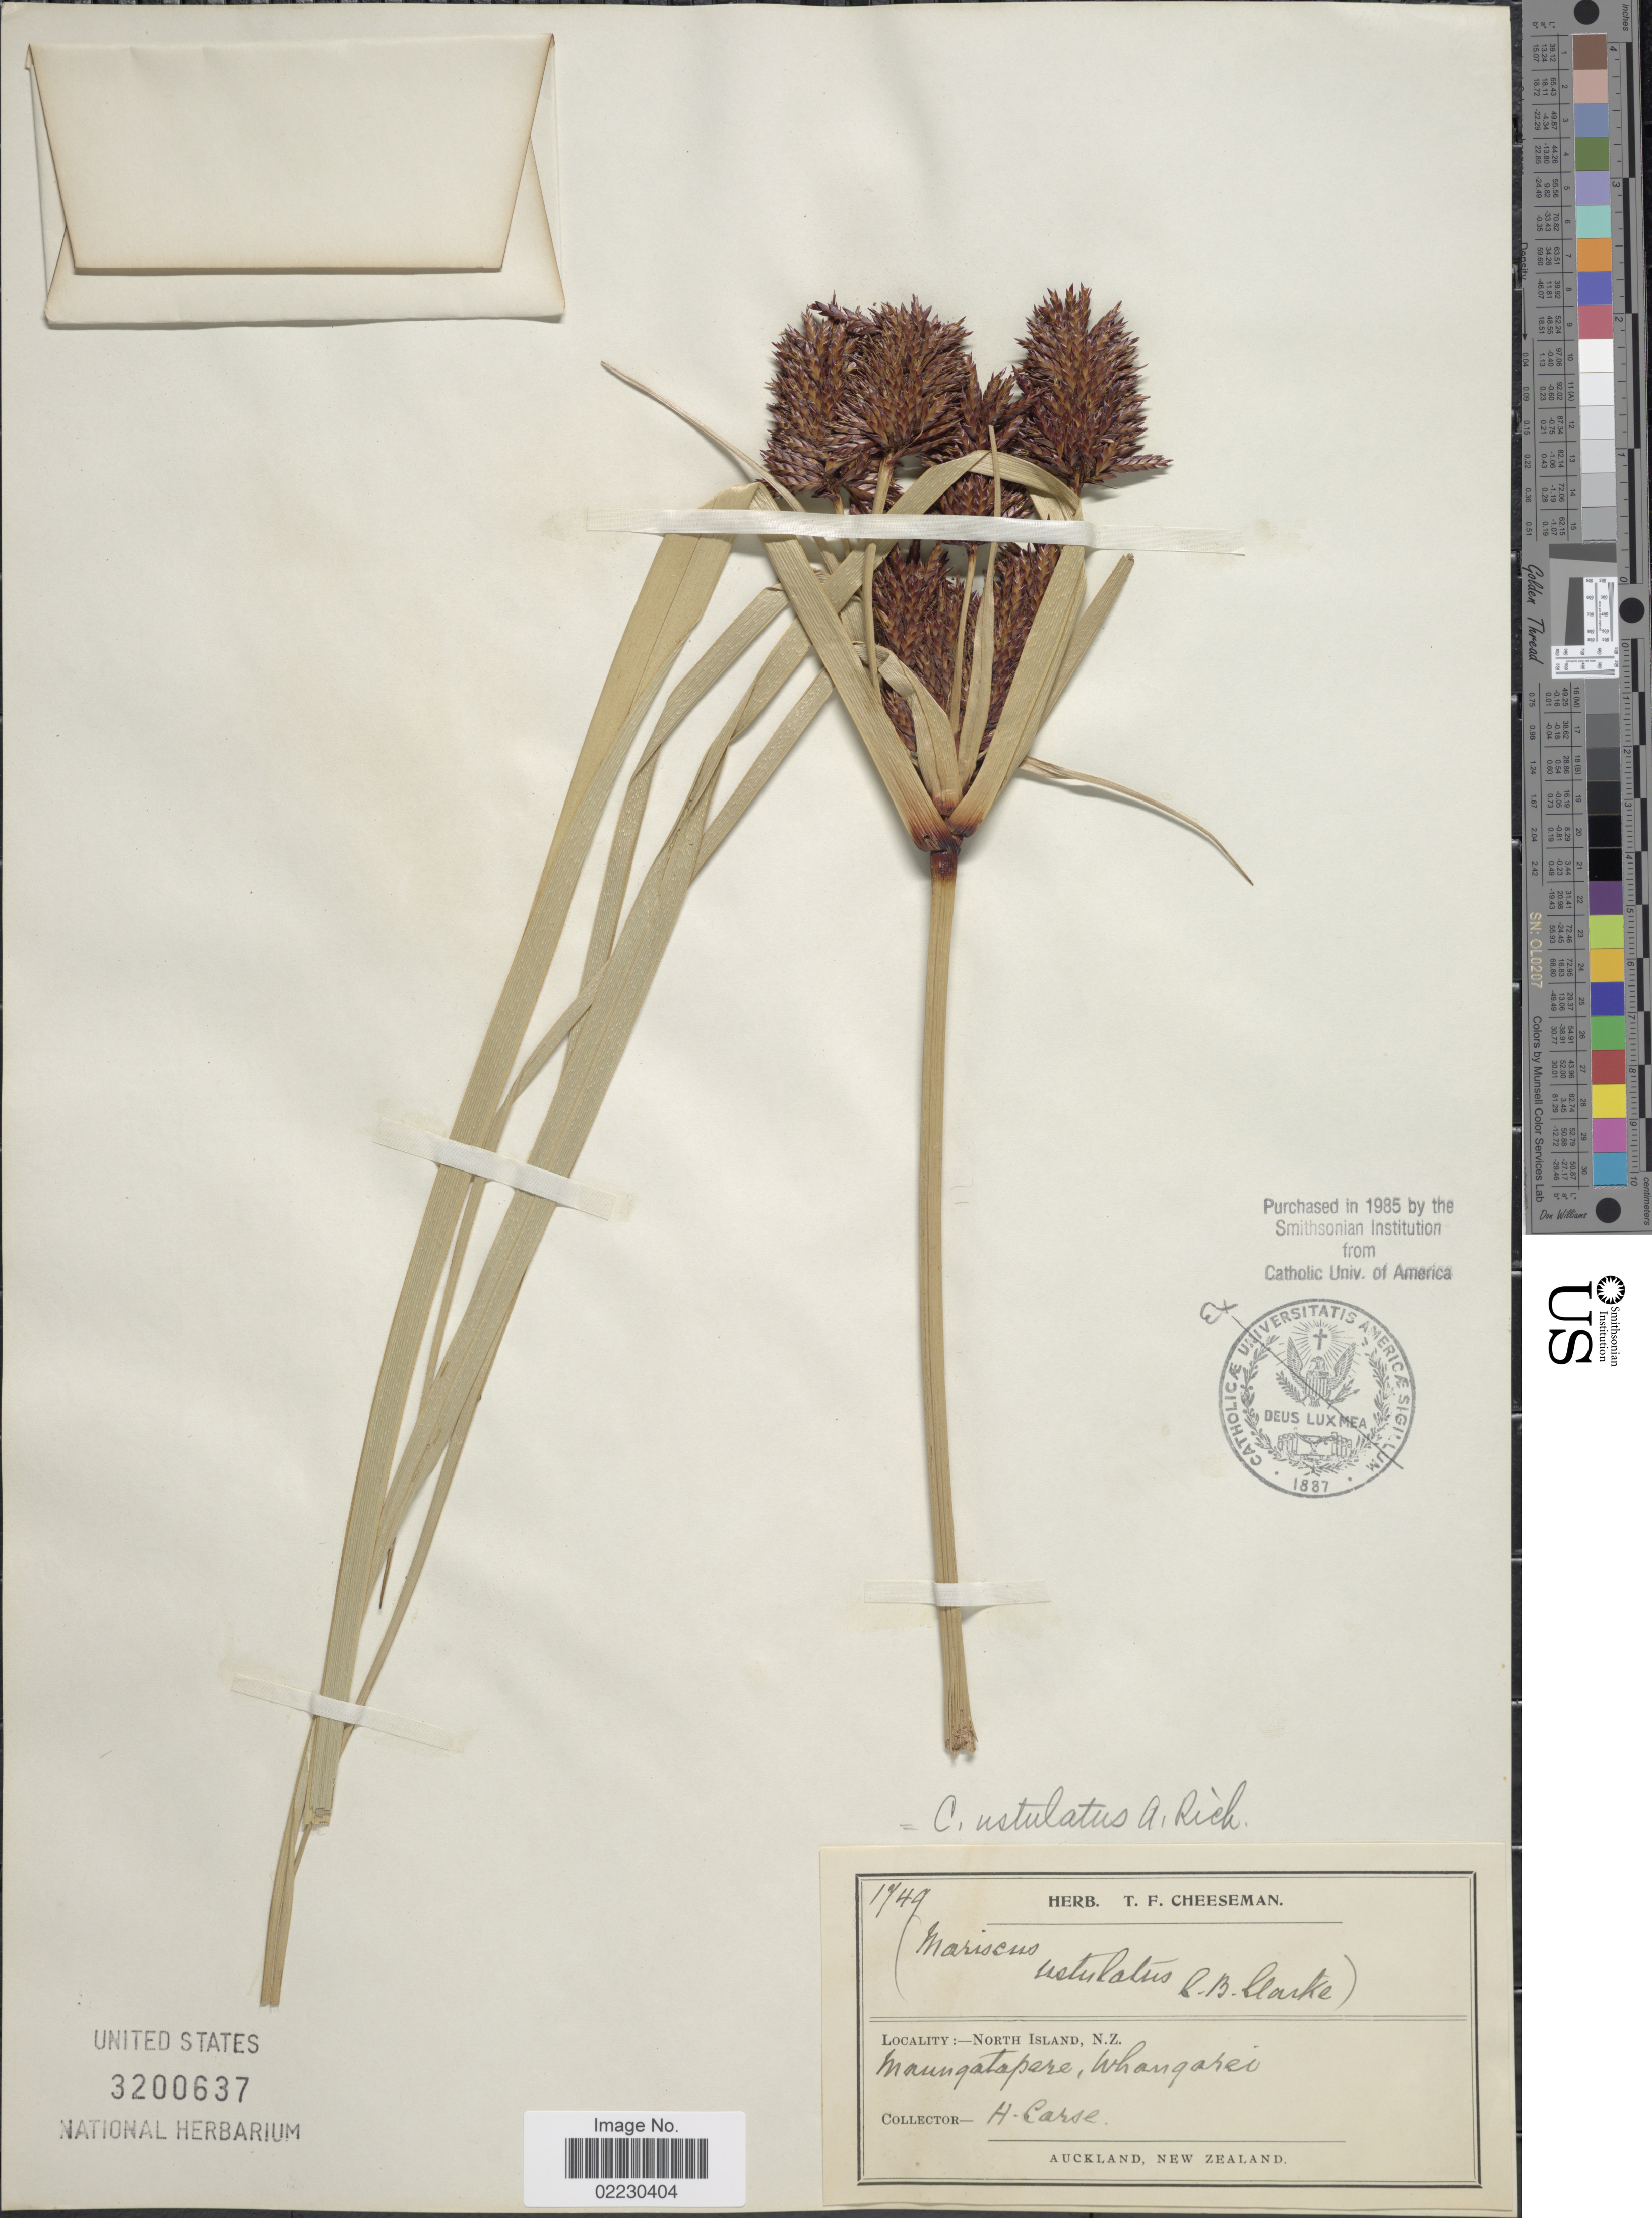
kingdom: Plantae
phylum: Tracheophyta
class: Liliopsida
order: Poales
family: Cyperaceae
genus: Cyperus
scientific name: Cyperus ustulatus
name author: A. Rich.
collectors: H. Carse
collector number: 1749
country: New Zealand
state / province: Auckland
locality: North Island. Maungatapere, Whangarei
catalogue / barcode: US 3200637